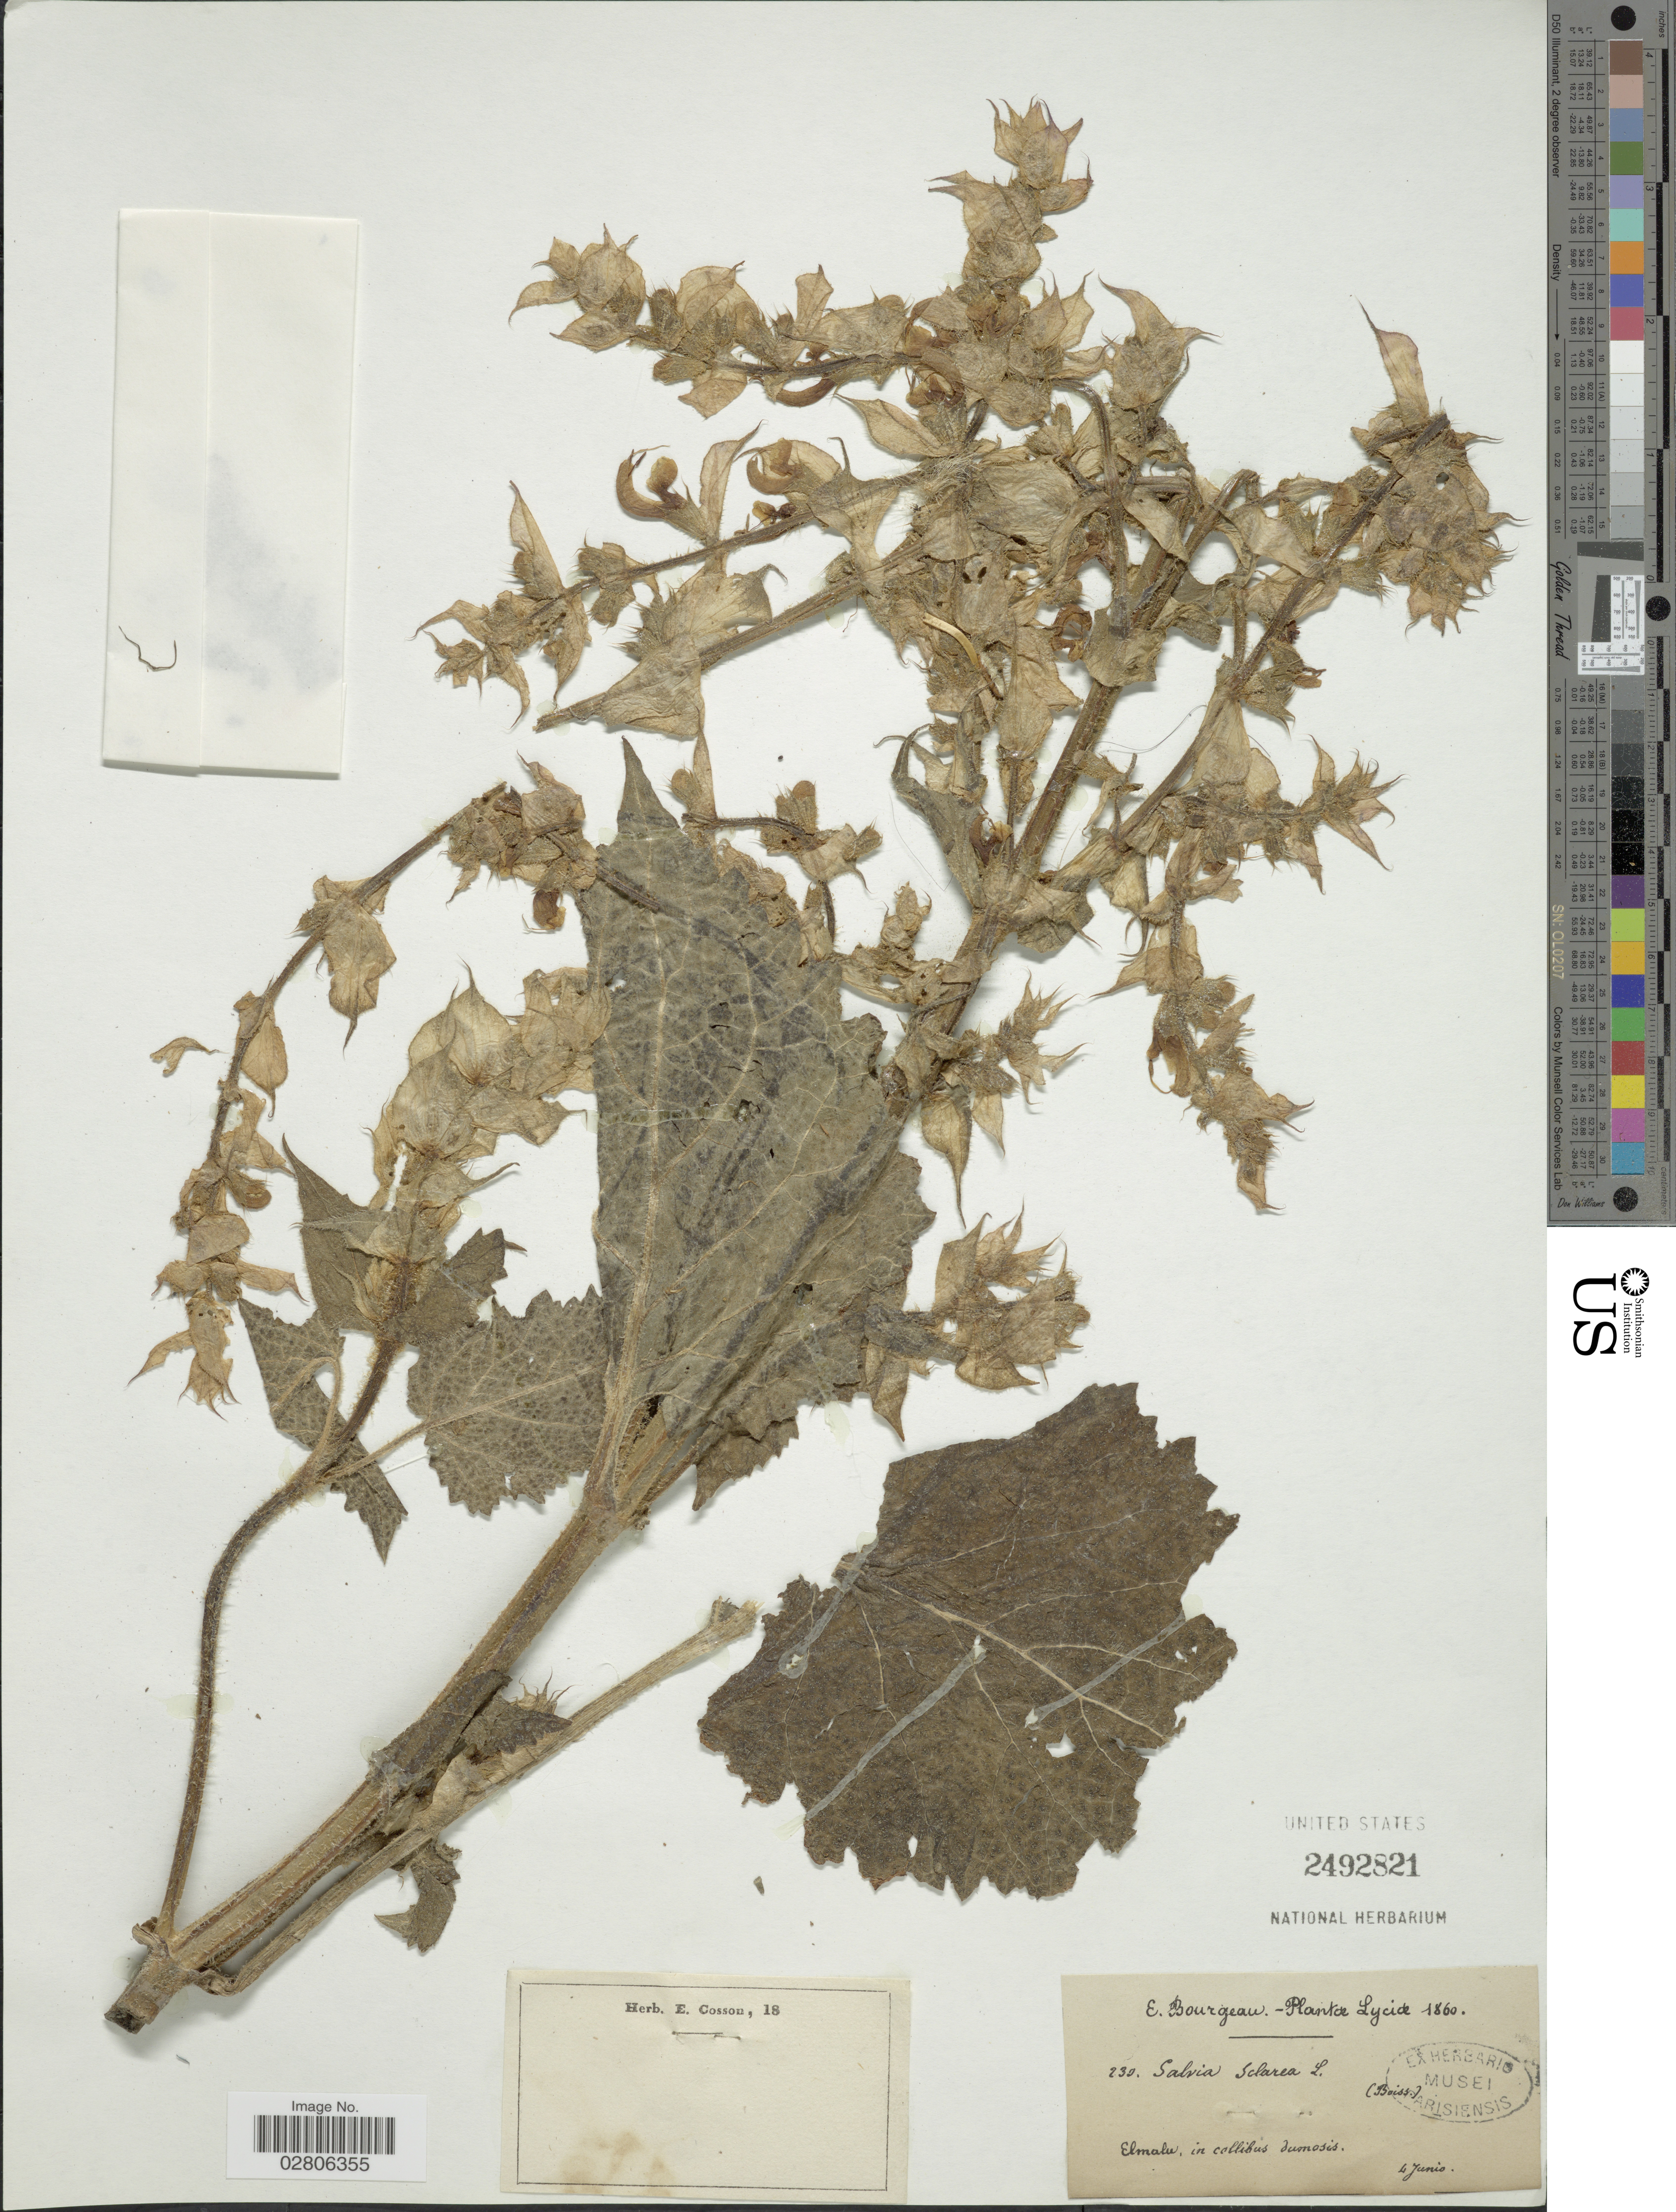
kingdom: Plantae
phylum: Tracheophyta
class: Magnoliopsida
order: Lamiales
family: Lamiaceae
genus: Salvia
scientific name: Salvia sclarea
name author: L.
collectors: E. Bourgeau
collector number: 230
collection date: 1860-06-04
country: Turkey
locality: Elmalu, in collibus dumosis.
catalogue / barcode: US 2492821